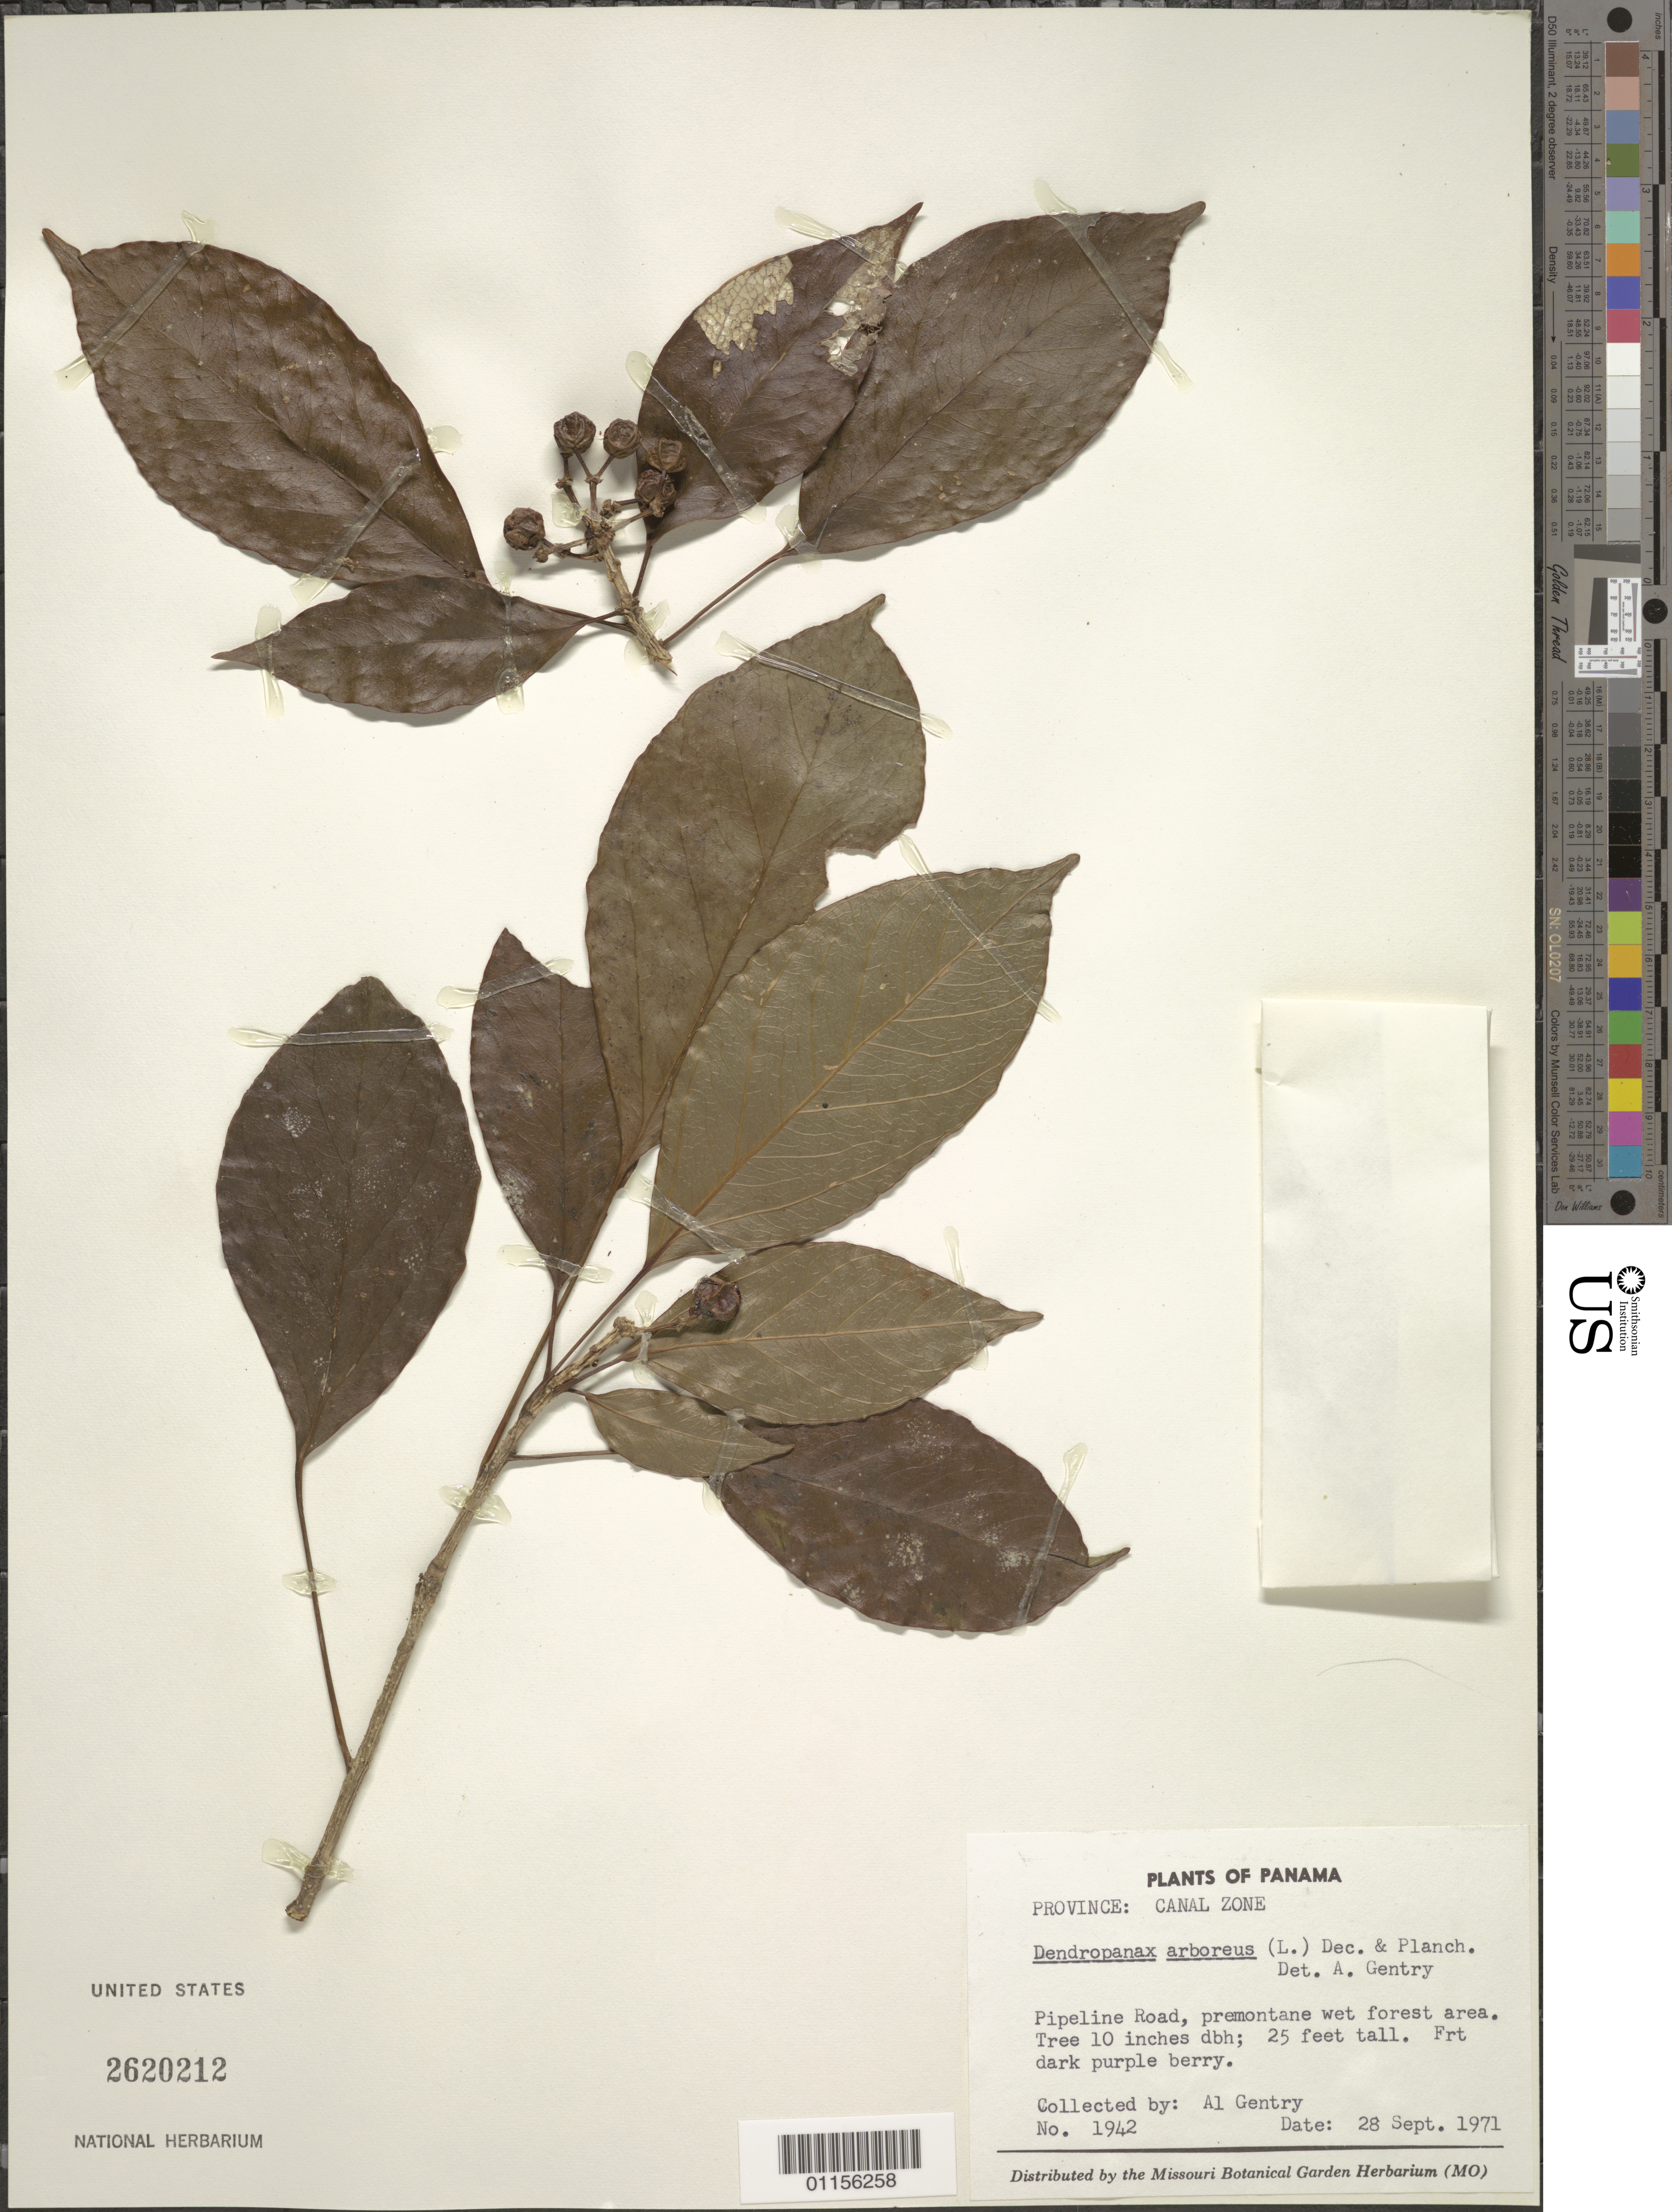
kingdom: Plantae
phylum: Tracheophyta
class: Magnoliopsida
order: Apiales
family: Araliaceae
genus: Dendropanax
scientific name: Dendropanax arboreus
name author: (L.) Decne. & Planch.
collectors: A. H. Gentry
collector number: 1942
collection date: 1971-09-28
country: Panama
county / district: Canal Zone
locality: Pipeline Road.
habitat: Premontane wet forest area. Tree.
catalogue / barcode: US 2620212